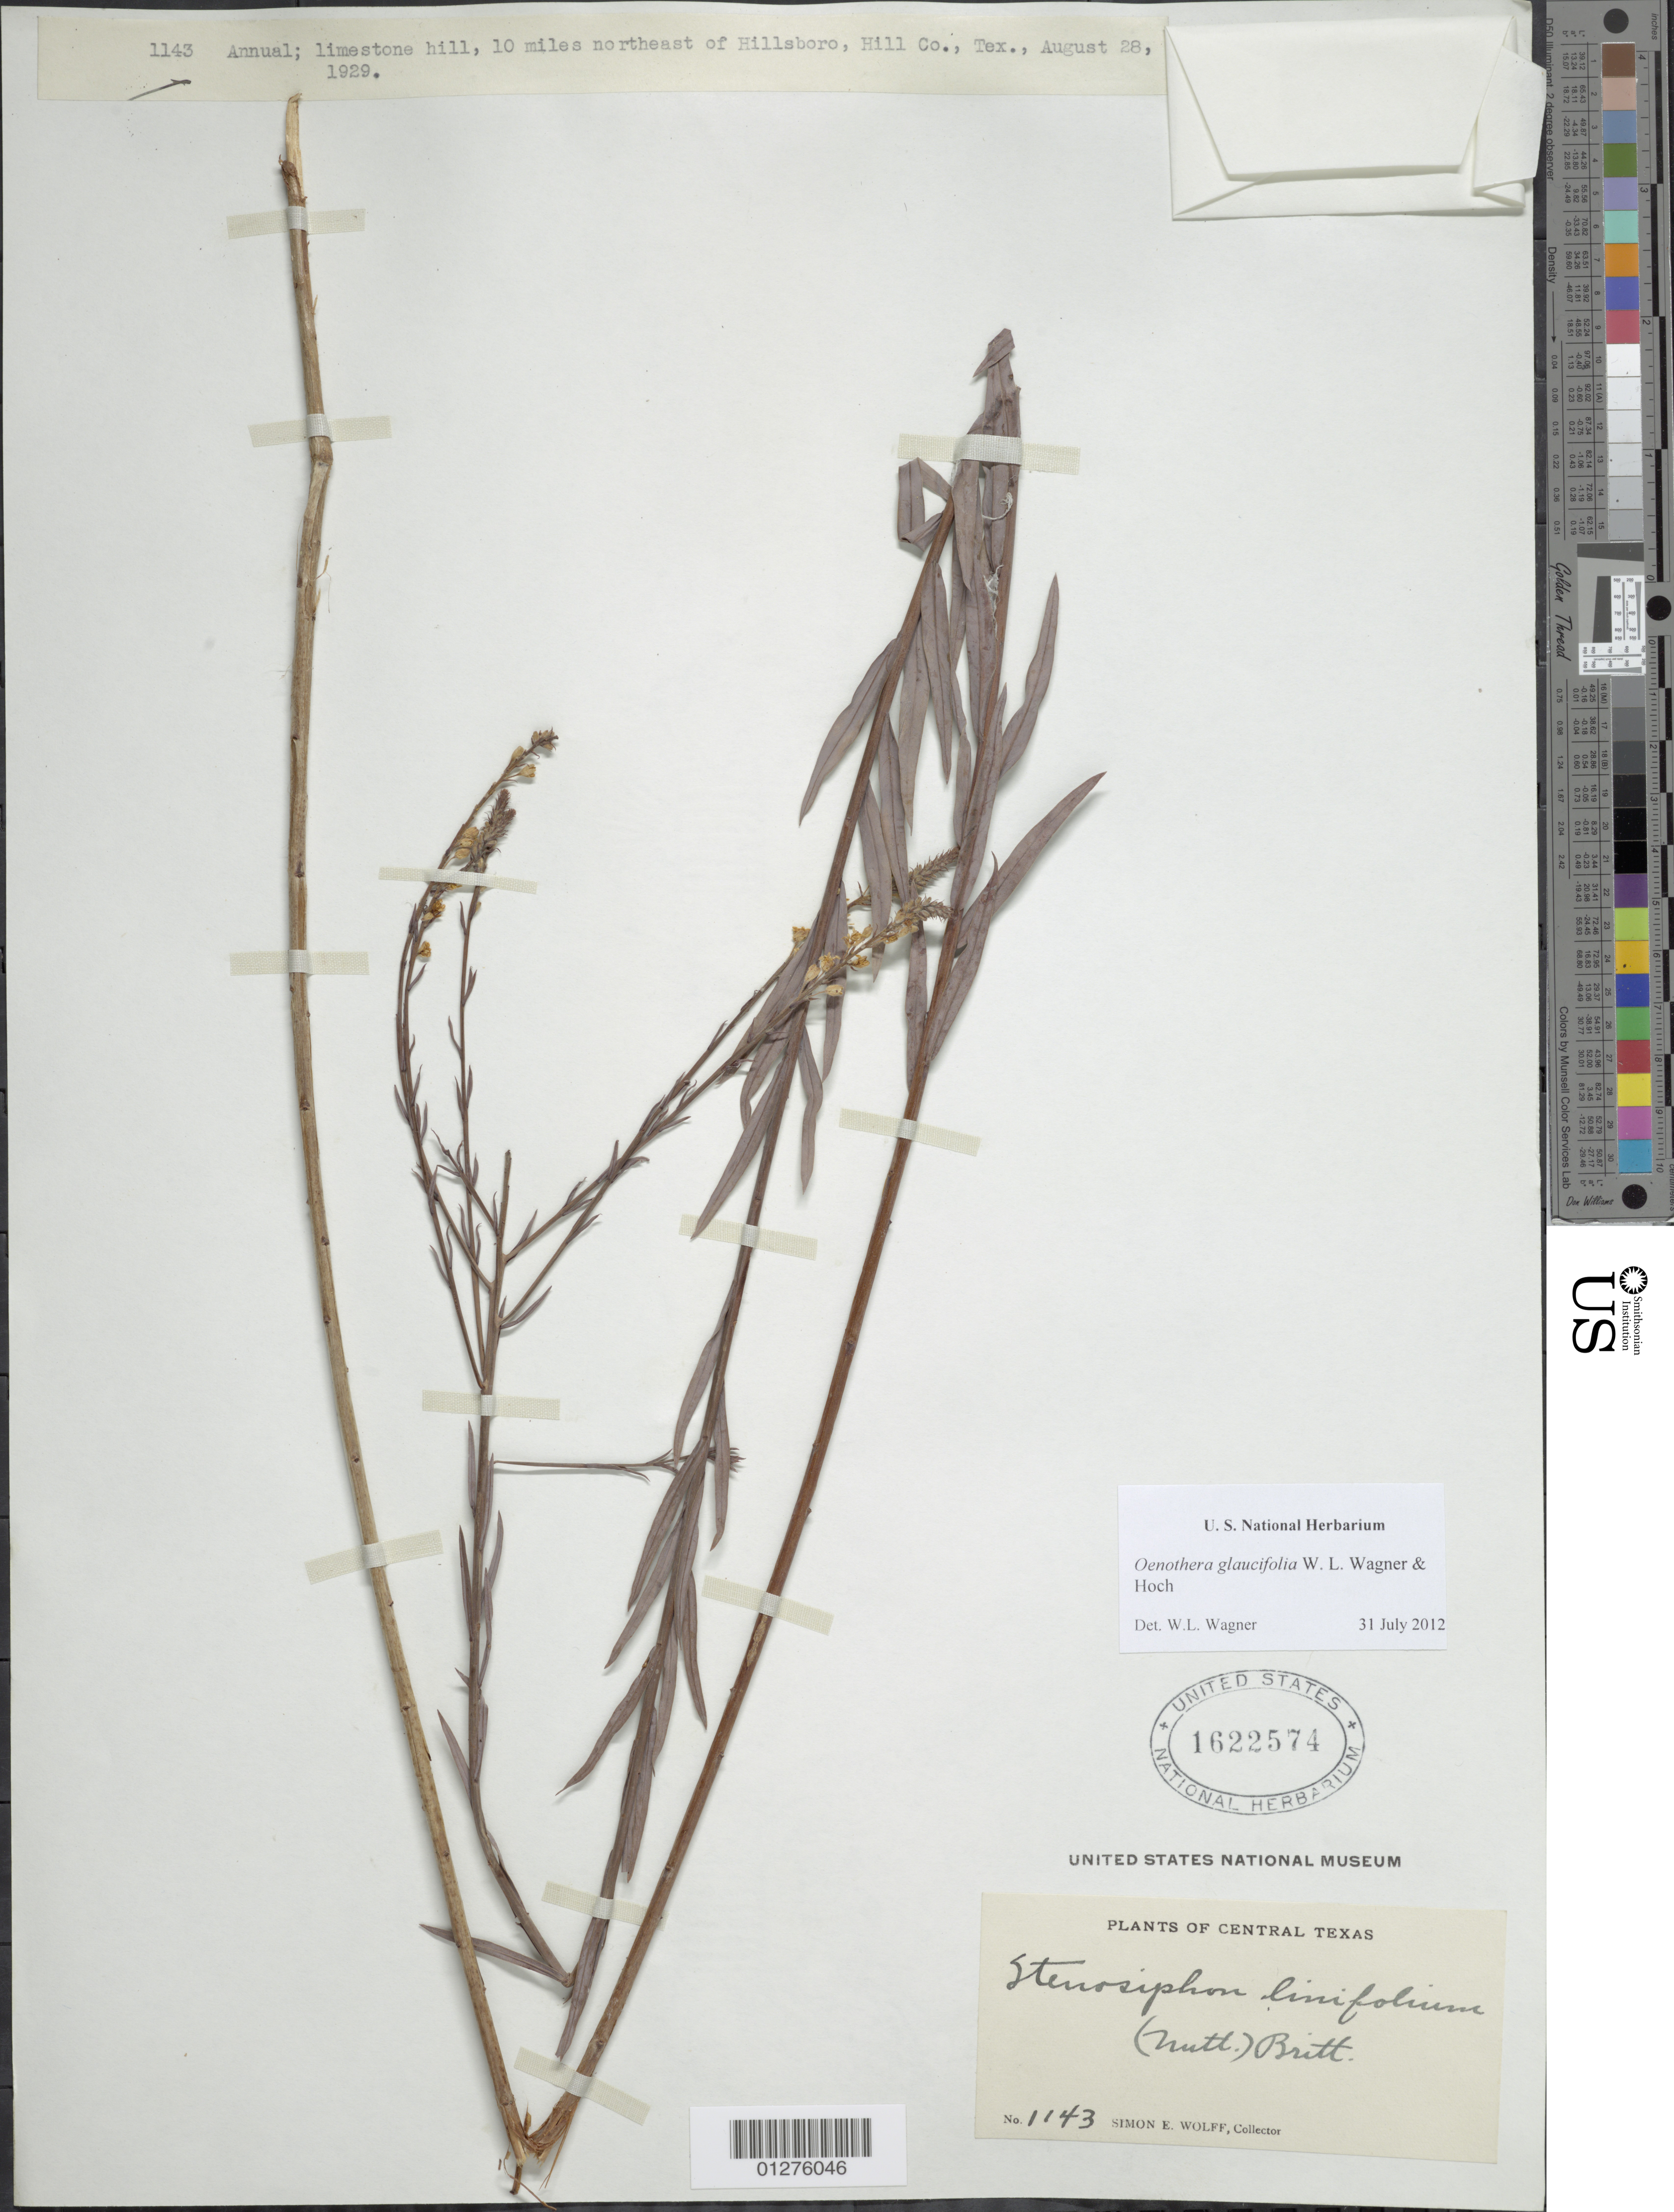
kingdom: Plantae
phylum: Tracheophyta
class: Magnoliopsida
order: Myrtales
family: Onagraceae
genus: Oenothera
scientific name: Oenothera glaucifolia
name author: W.L. Wagner & Hoch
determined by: Wagner, W. L., (BOT), Smithsonian Institution - National Museum of Natural History (UNITED STATES)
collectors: S. E. Wolff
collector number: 1143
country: United States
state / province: Texas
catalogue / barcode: US 1622574